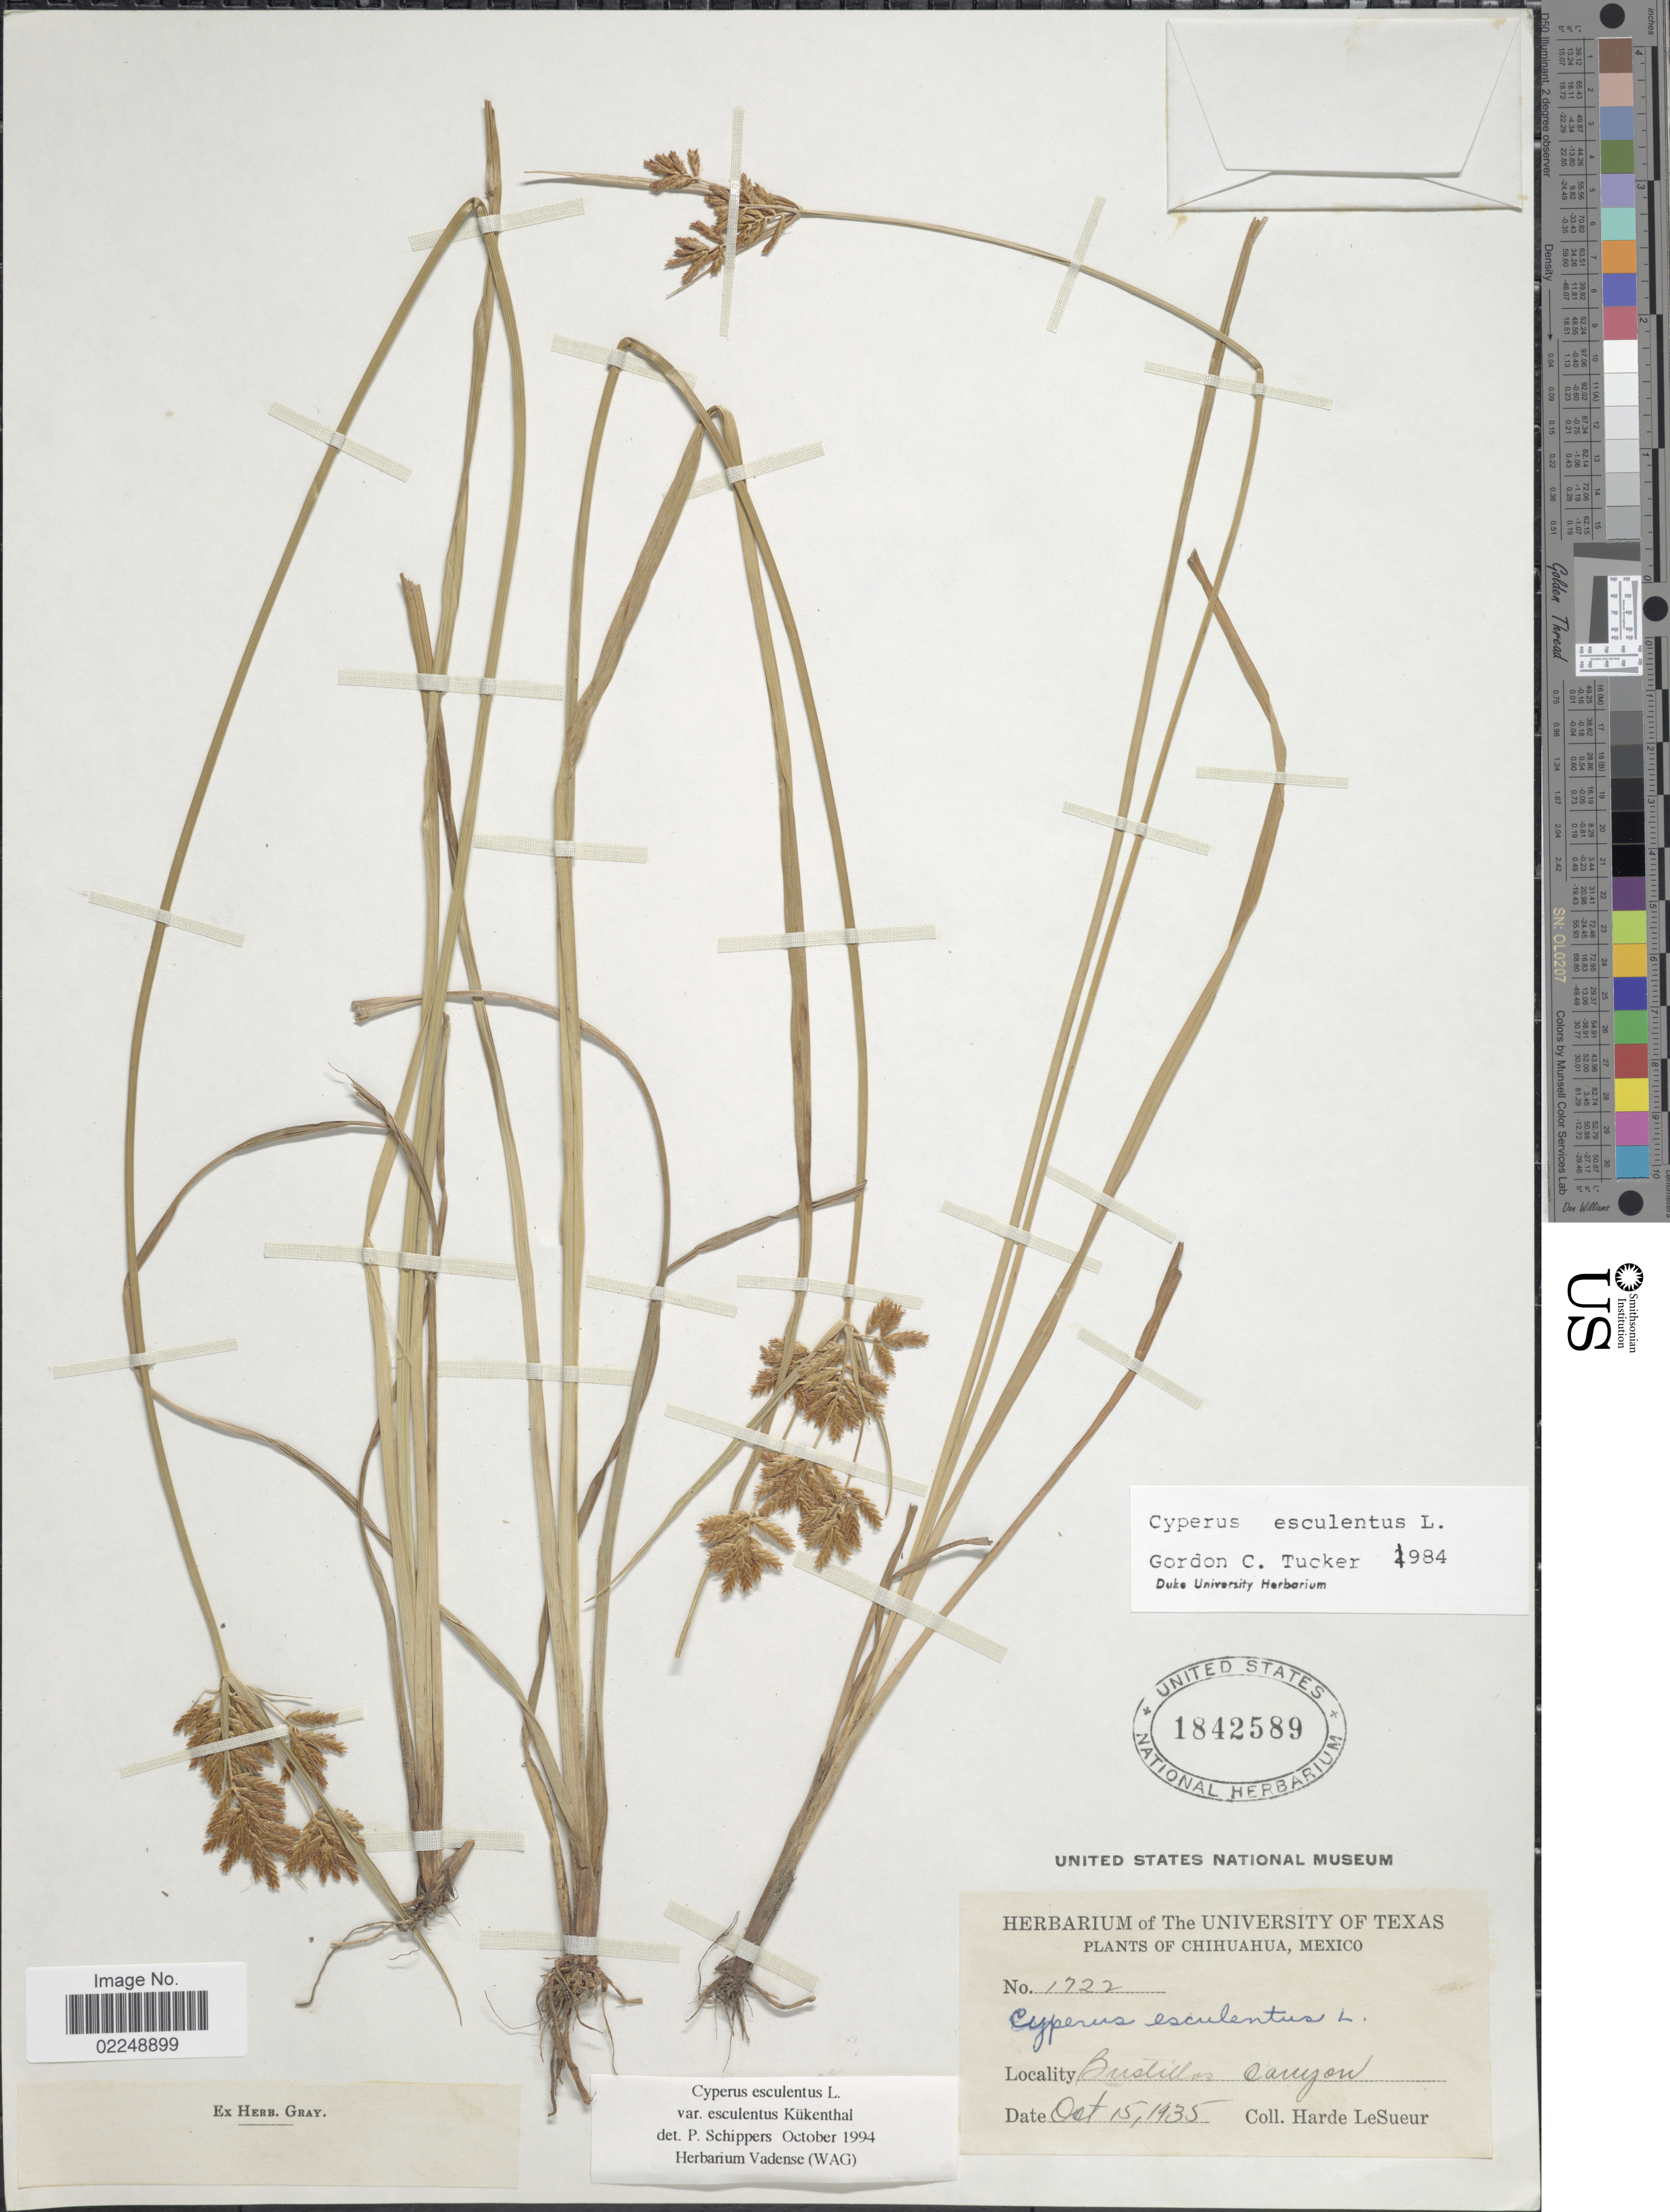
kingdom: Plantae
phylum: Tracheophyta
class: Liliopsida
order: Poales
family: Cyperaceae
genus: Cyperus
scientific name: Cyperus esculentus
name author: L.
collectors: H. LeSueur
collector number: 1722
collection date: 1935-10-15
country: Mexico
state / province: Chihuahua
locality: Bustillos Canyon [interpreted]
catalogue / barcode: US 1842589